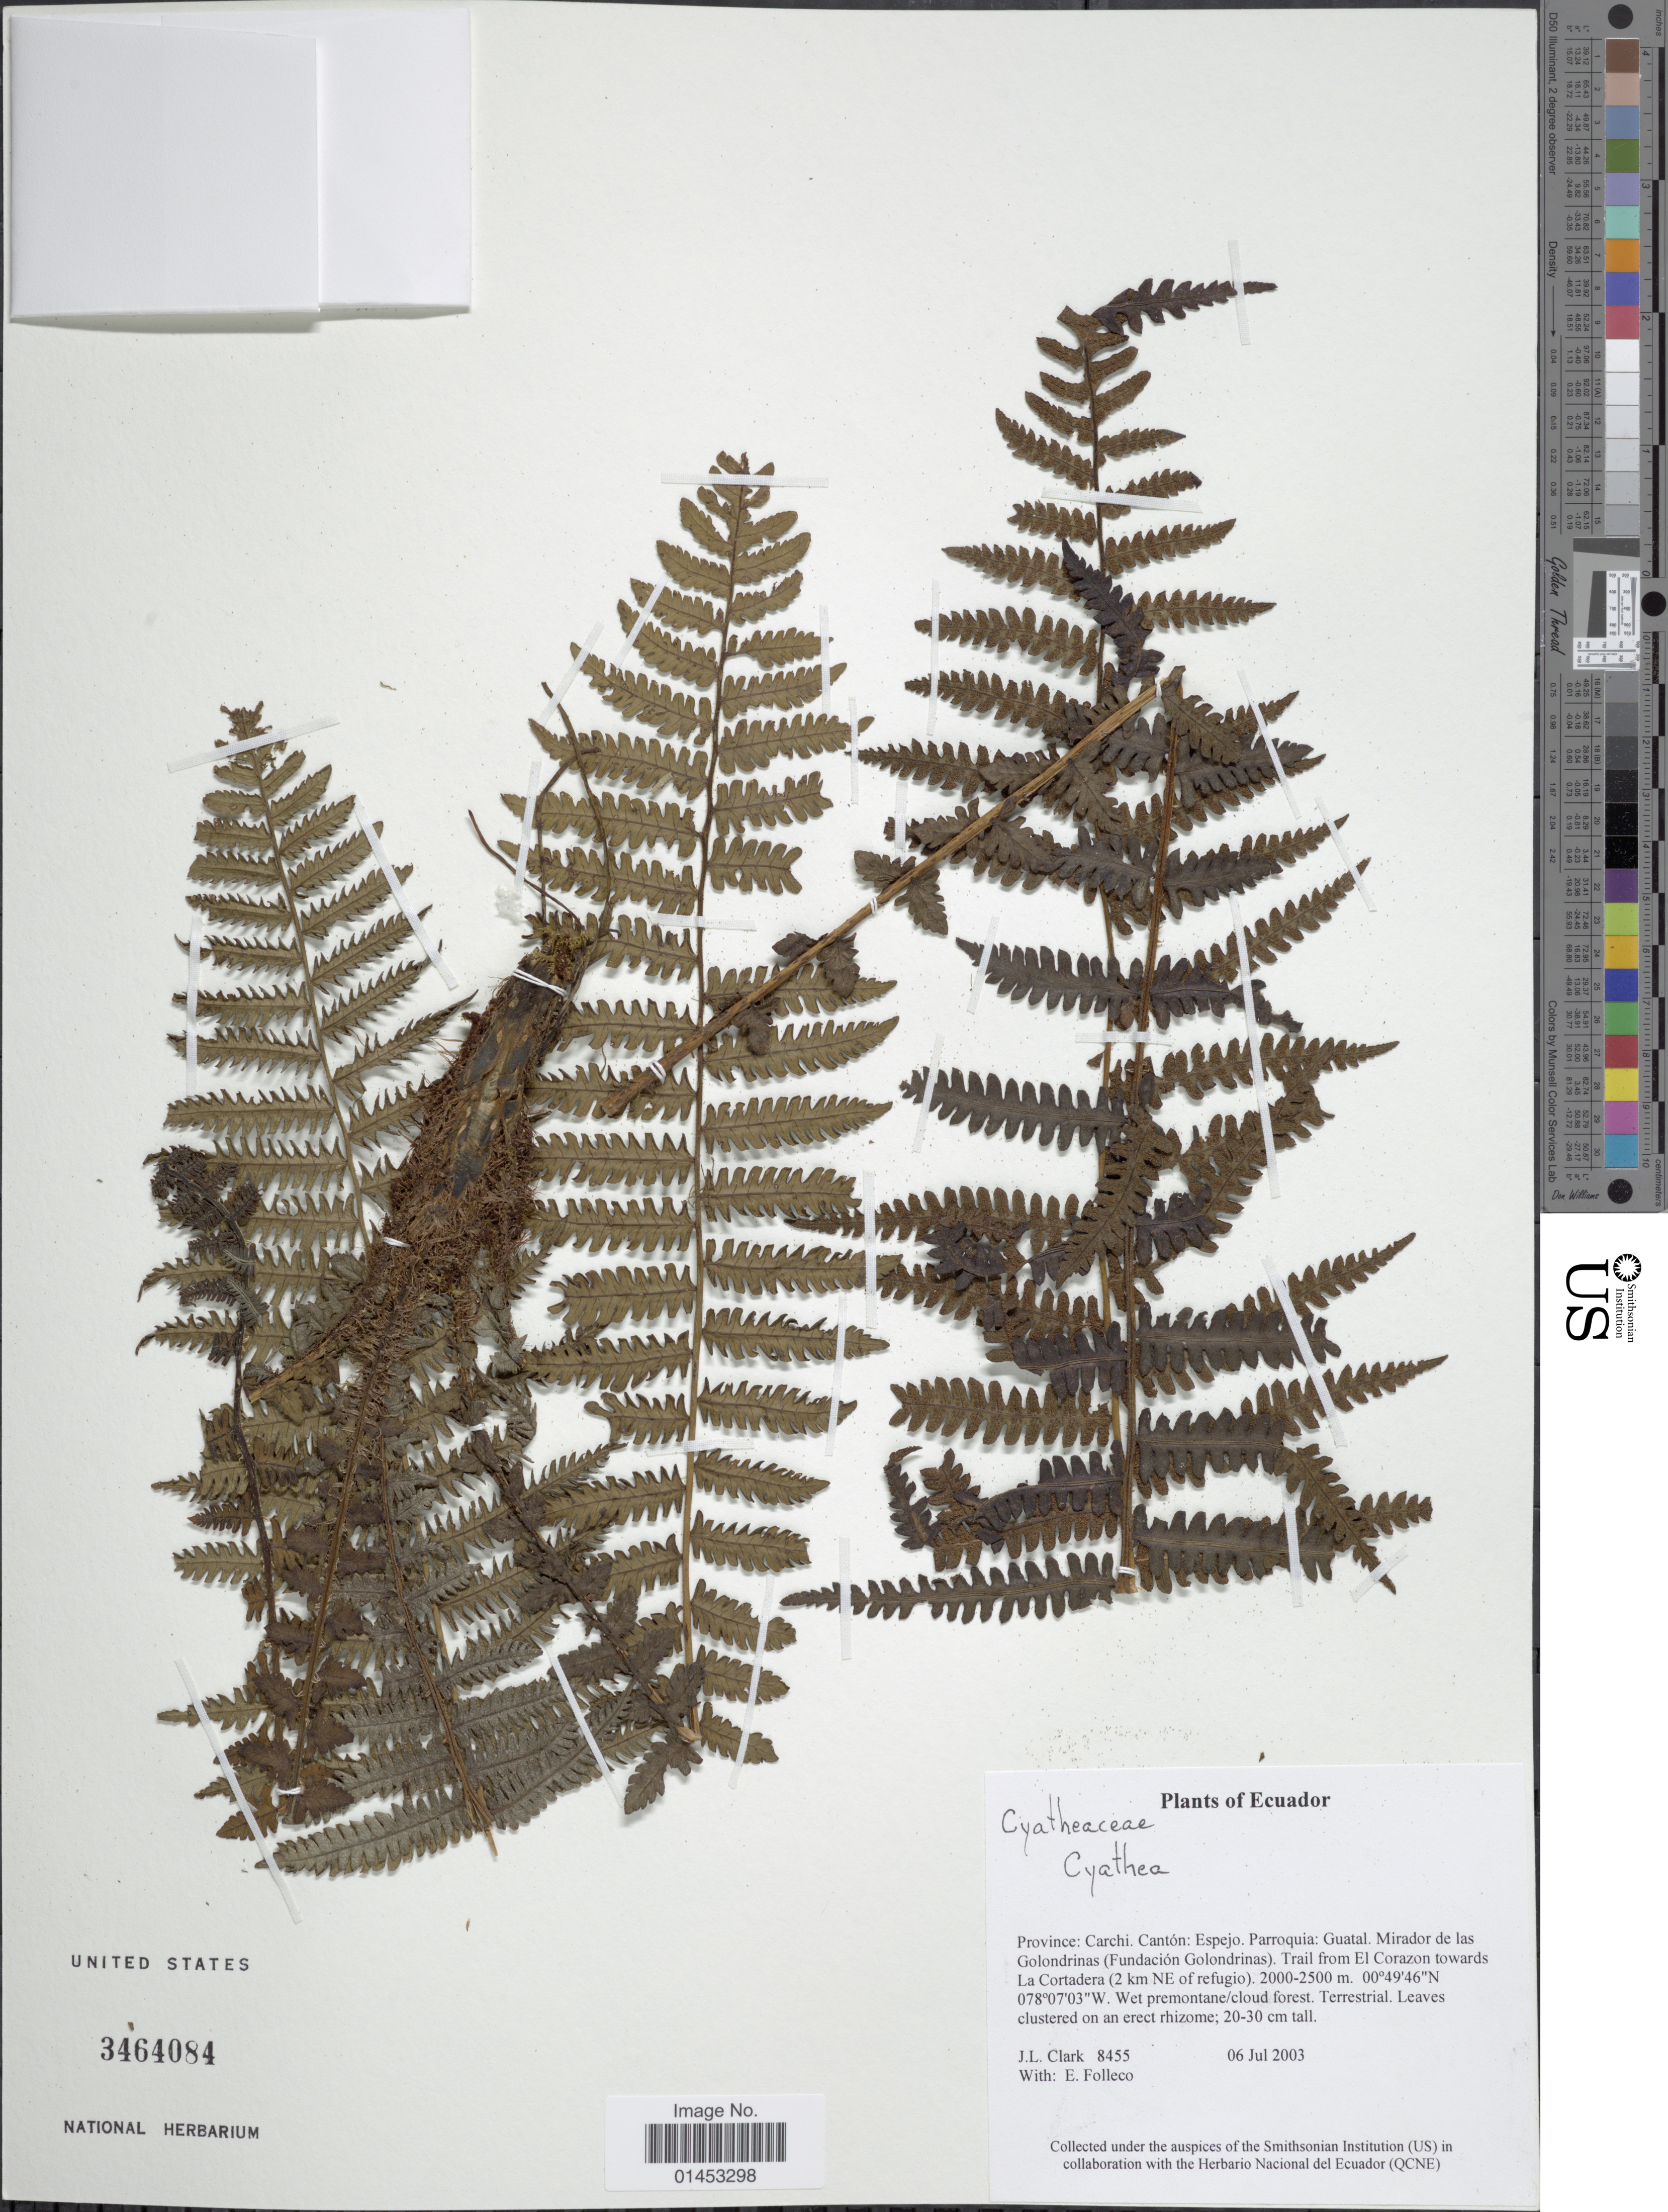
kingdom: Plantae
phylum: Tracheophyta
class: Polypodiopsida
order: Cyatheales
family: Cyatheaceae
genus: Cyathea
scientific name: Cyathea sp.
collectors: J. L. Clark & E. Folleco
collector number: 8445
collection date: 2003-07-06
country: Ecuador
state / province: Carchi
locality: Province: Carchi: Espejo, Parroquia: Guatal Mirador de las Golondrinas(Fundacion Golondrinas) trail from El Corazon towards La Cortadera(2km NE of refugio)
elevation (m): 2000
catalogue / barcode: US 3464084